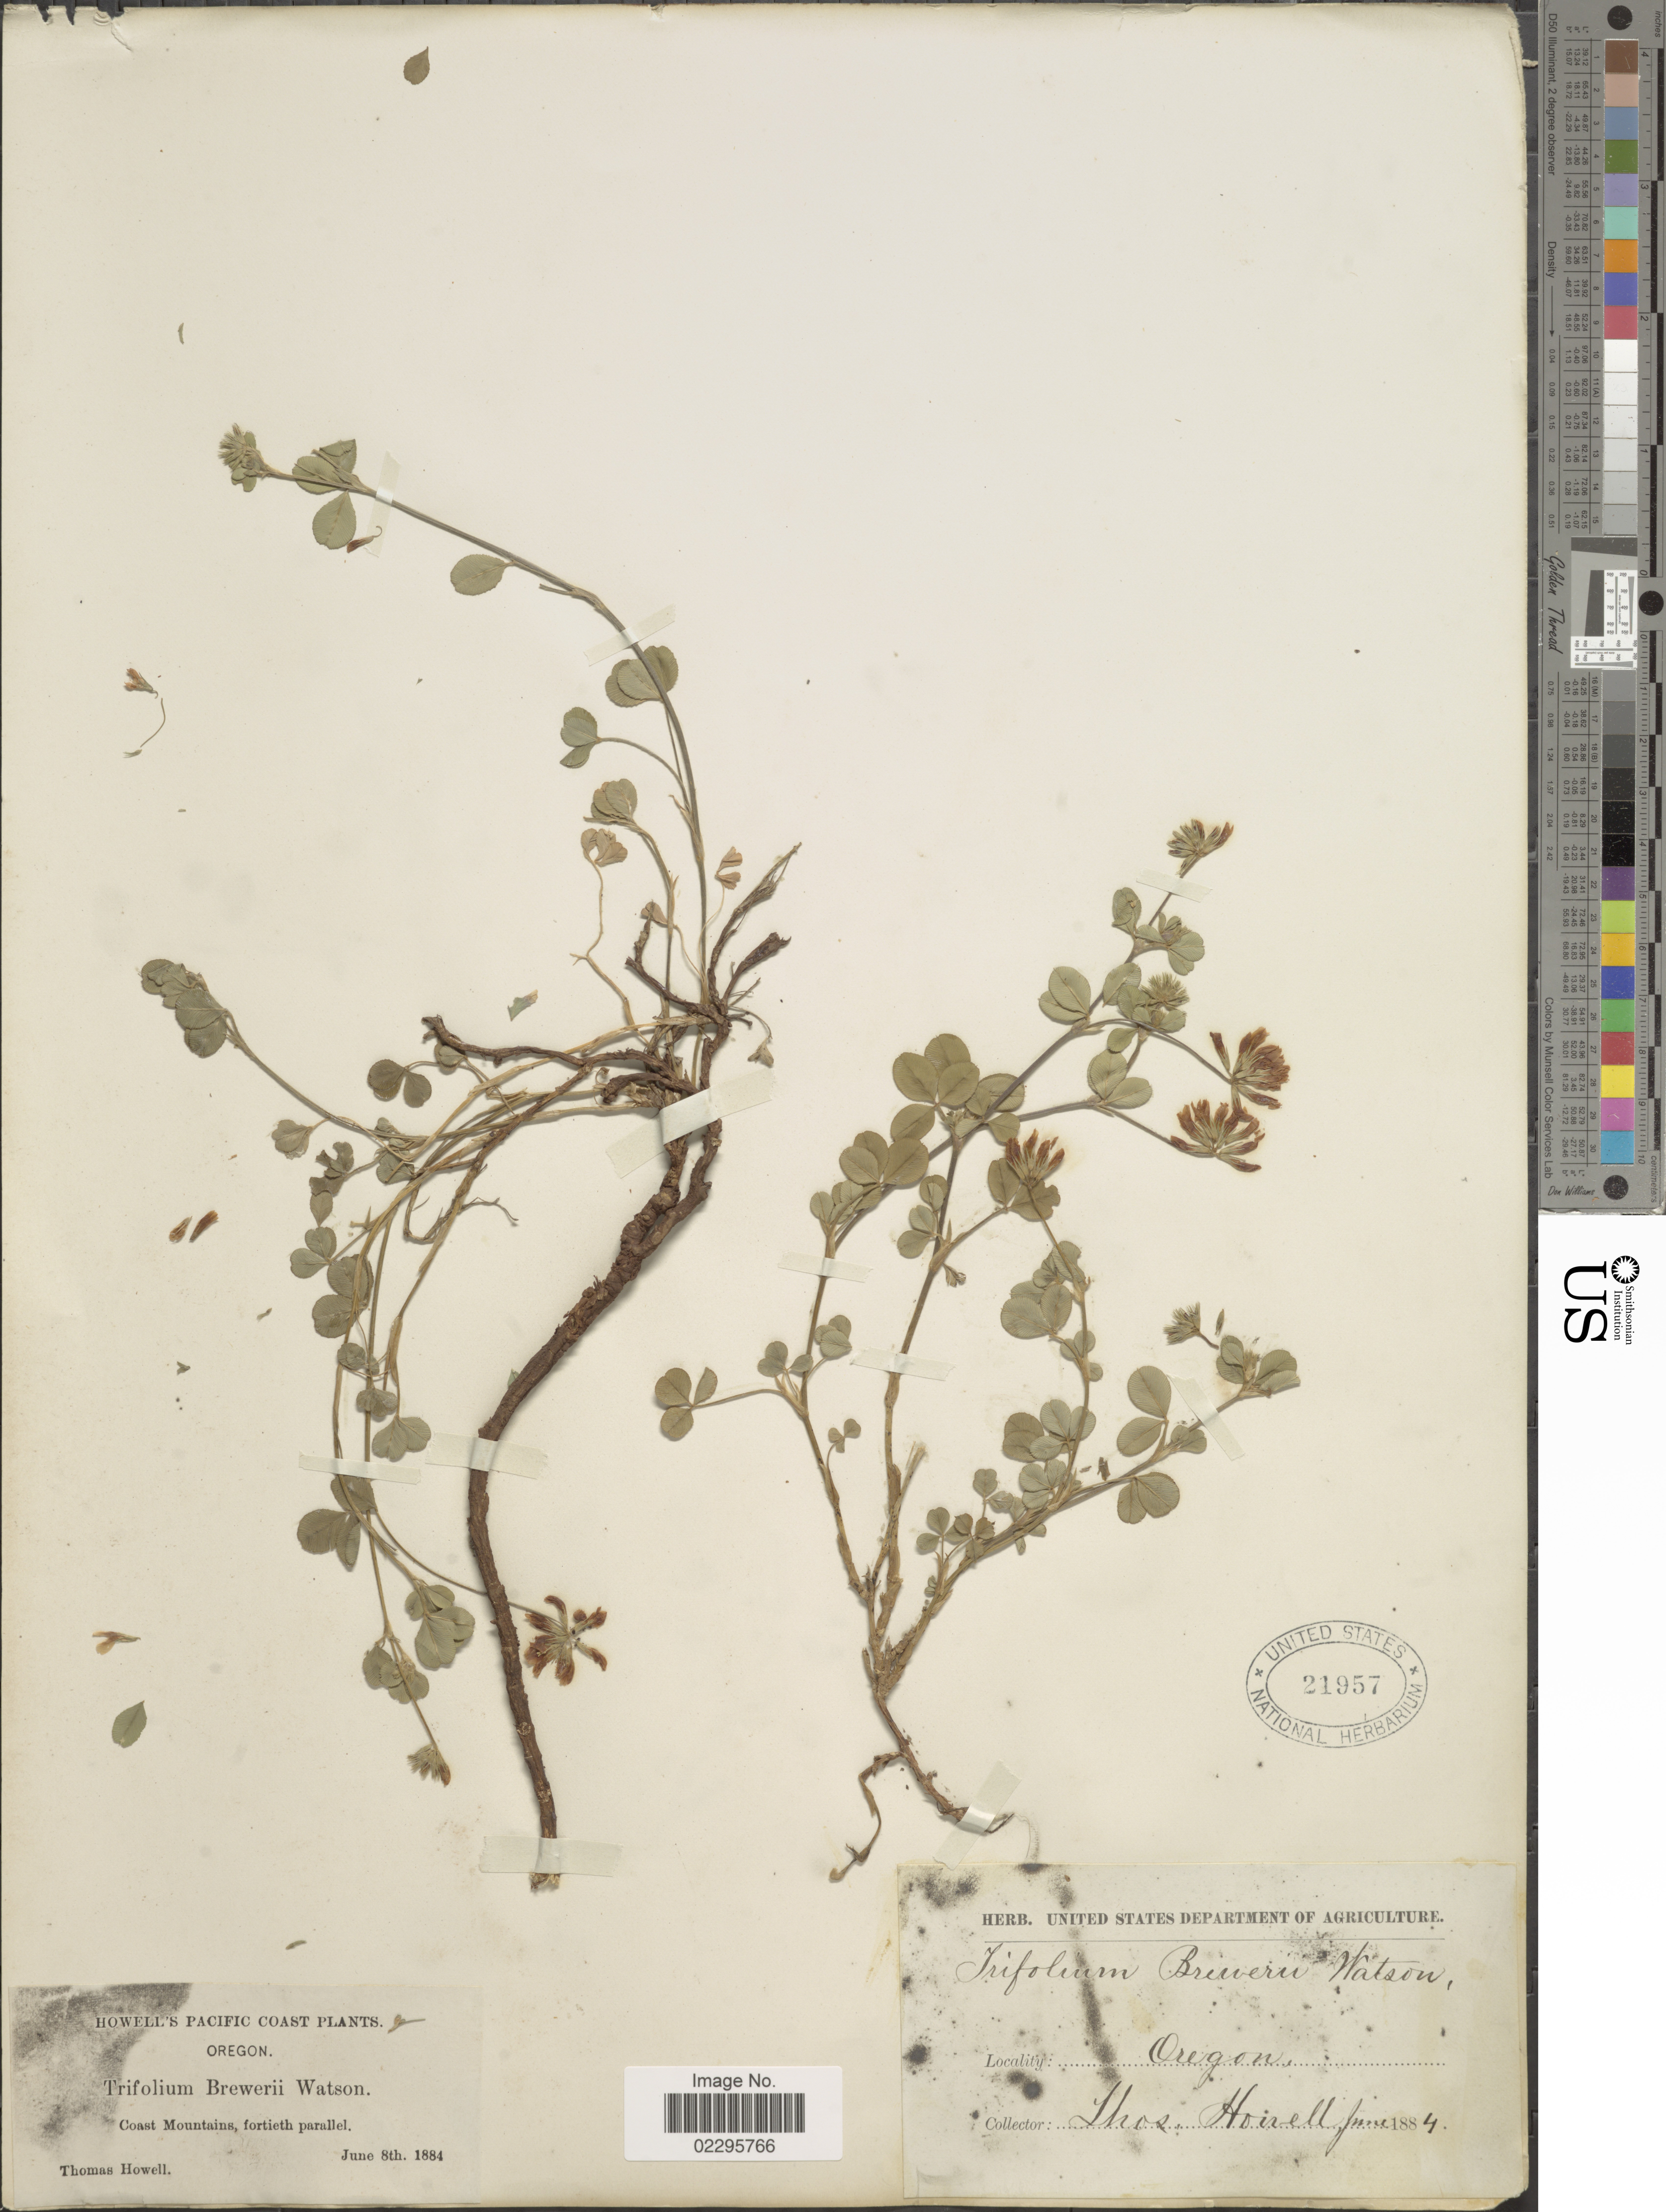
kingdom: Plantae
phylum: Tracheophyta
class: Magnoliopsida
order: Fabales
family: Fabaceae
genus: Trifolium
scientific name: Trifolium breweri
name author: S. Watson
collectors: T. Howell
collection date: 1884-06-08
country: United States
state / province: Oregon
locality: Pacific Coast, Coast Mountains, fortieth parallel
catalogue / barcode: US 21957